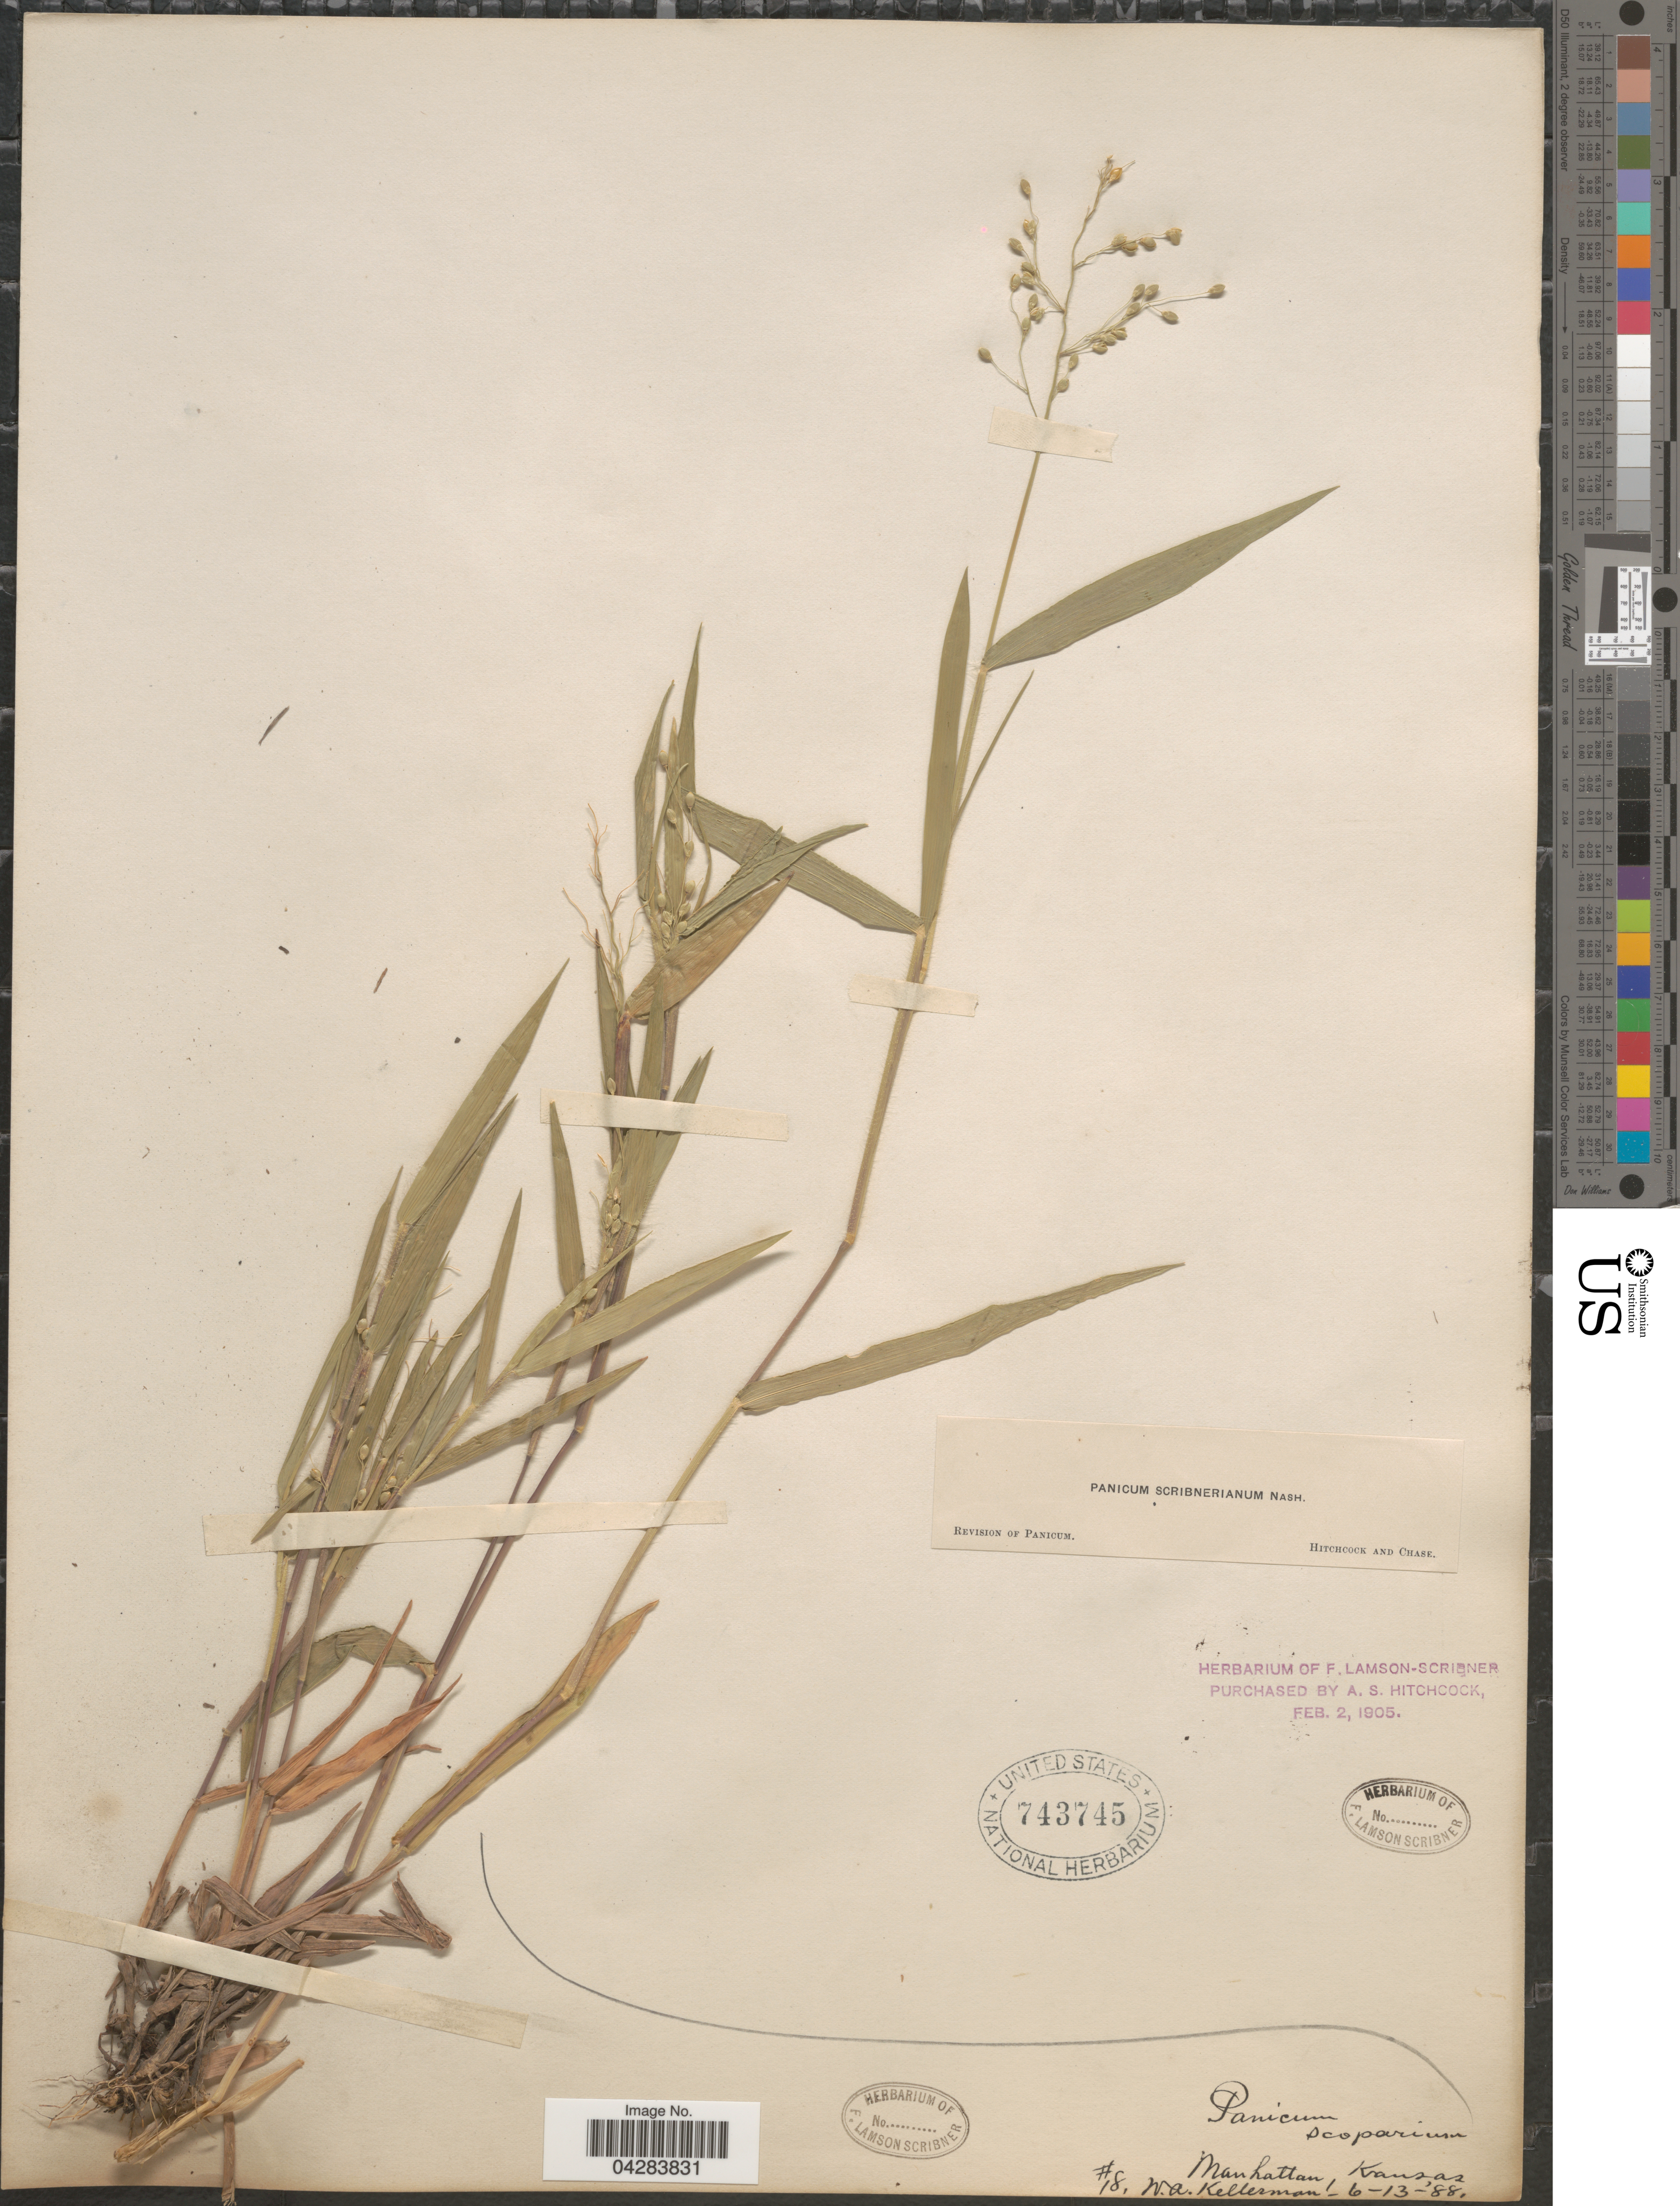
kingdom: Plantae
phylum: Tracheophyta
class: Liliopsida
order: Poales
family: Poaceae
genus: Dichanthelium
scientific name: Dichanthelium oligosanthes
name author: (Schult.) Gould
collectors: W. Kellerman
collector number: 18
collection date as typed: Transcribed d/m/y: 13/6/88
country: United States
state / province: Kansas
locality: Manhattan.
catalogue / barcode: US 743745